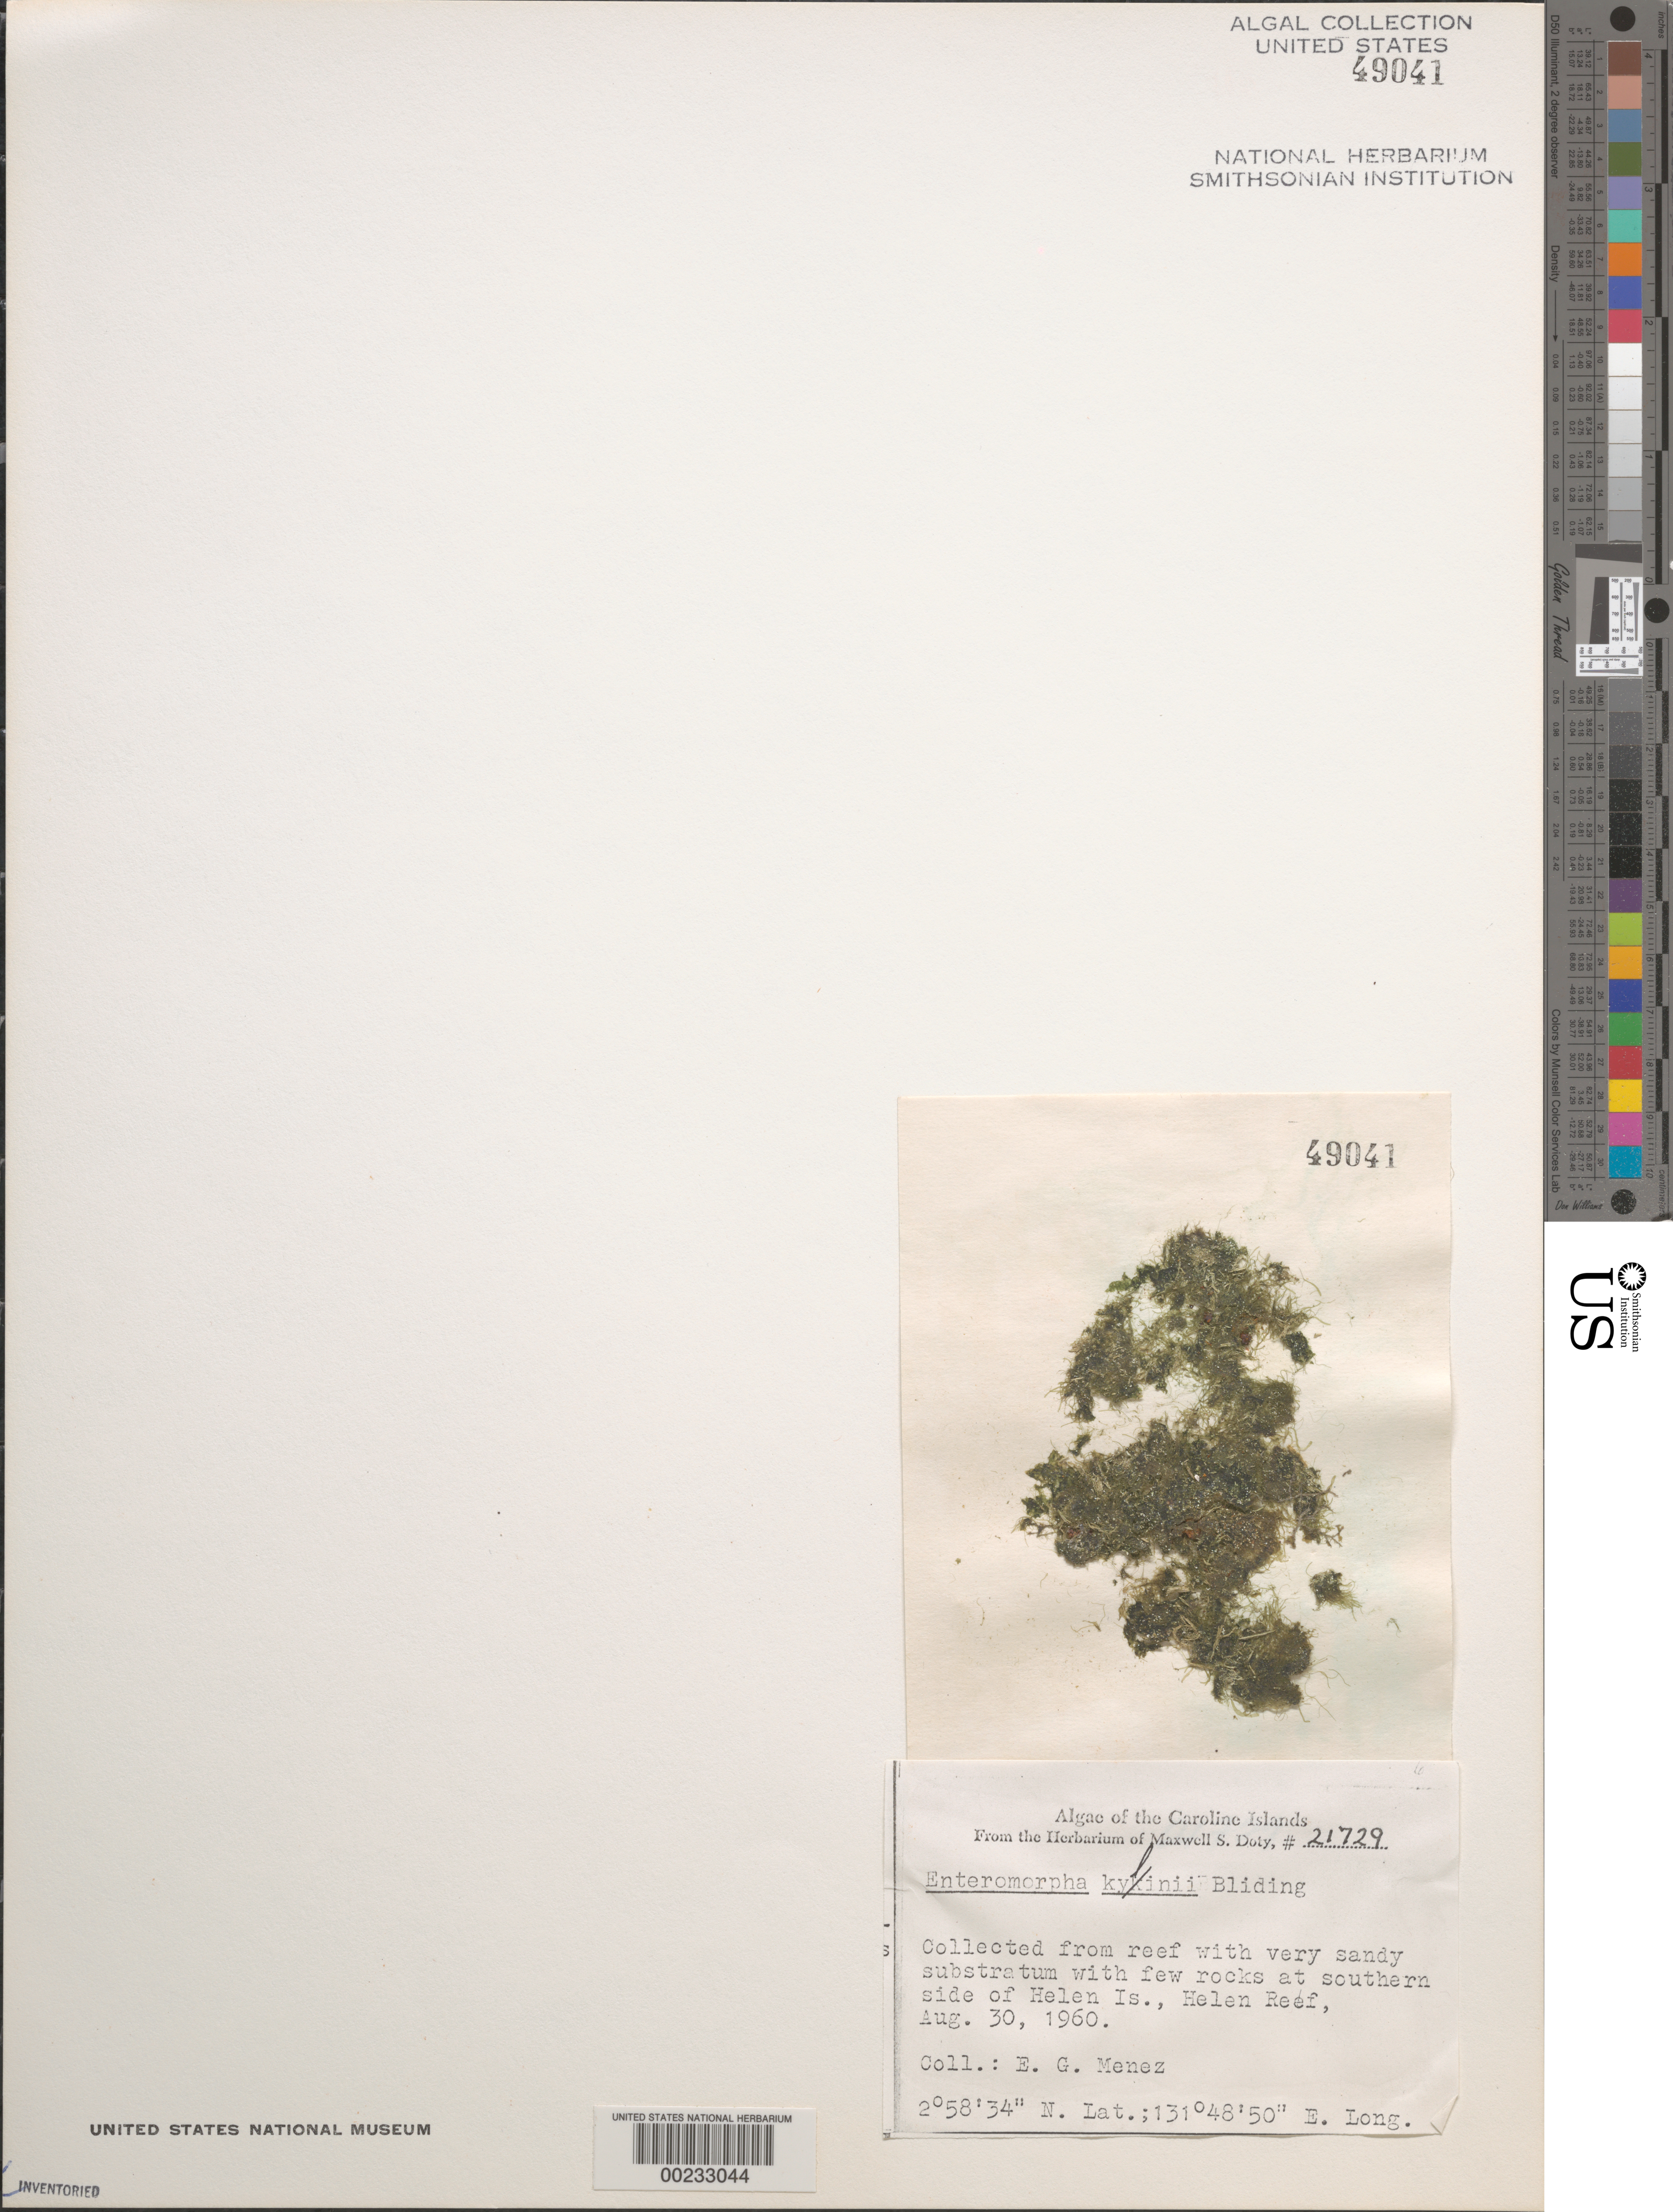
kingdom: Plantae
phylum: Chlorophyta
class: Ulvophyceae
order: Ulvales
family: Ulvaceae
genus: Ulva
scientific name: Ulva kylinii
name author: (Bliding) H.S. Hayden et al.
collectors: Meñez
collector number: MSD 21729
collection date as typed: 30 Aug 1960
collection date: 1960-08-30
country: Palau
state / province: Belau Outliers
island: Helen Atoll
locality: Helen Reef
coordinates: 2 58' 34" N, 131 48' 50" E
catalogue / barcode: US 49041